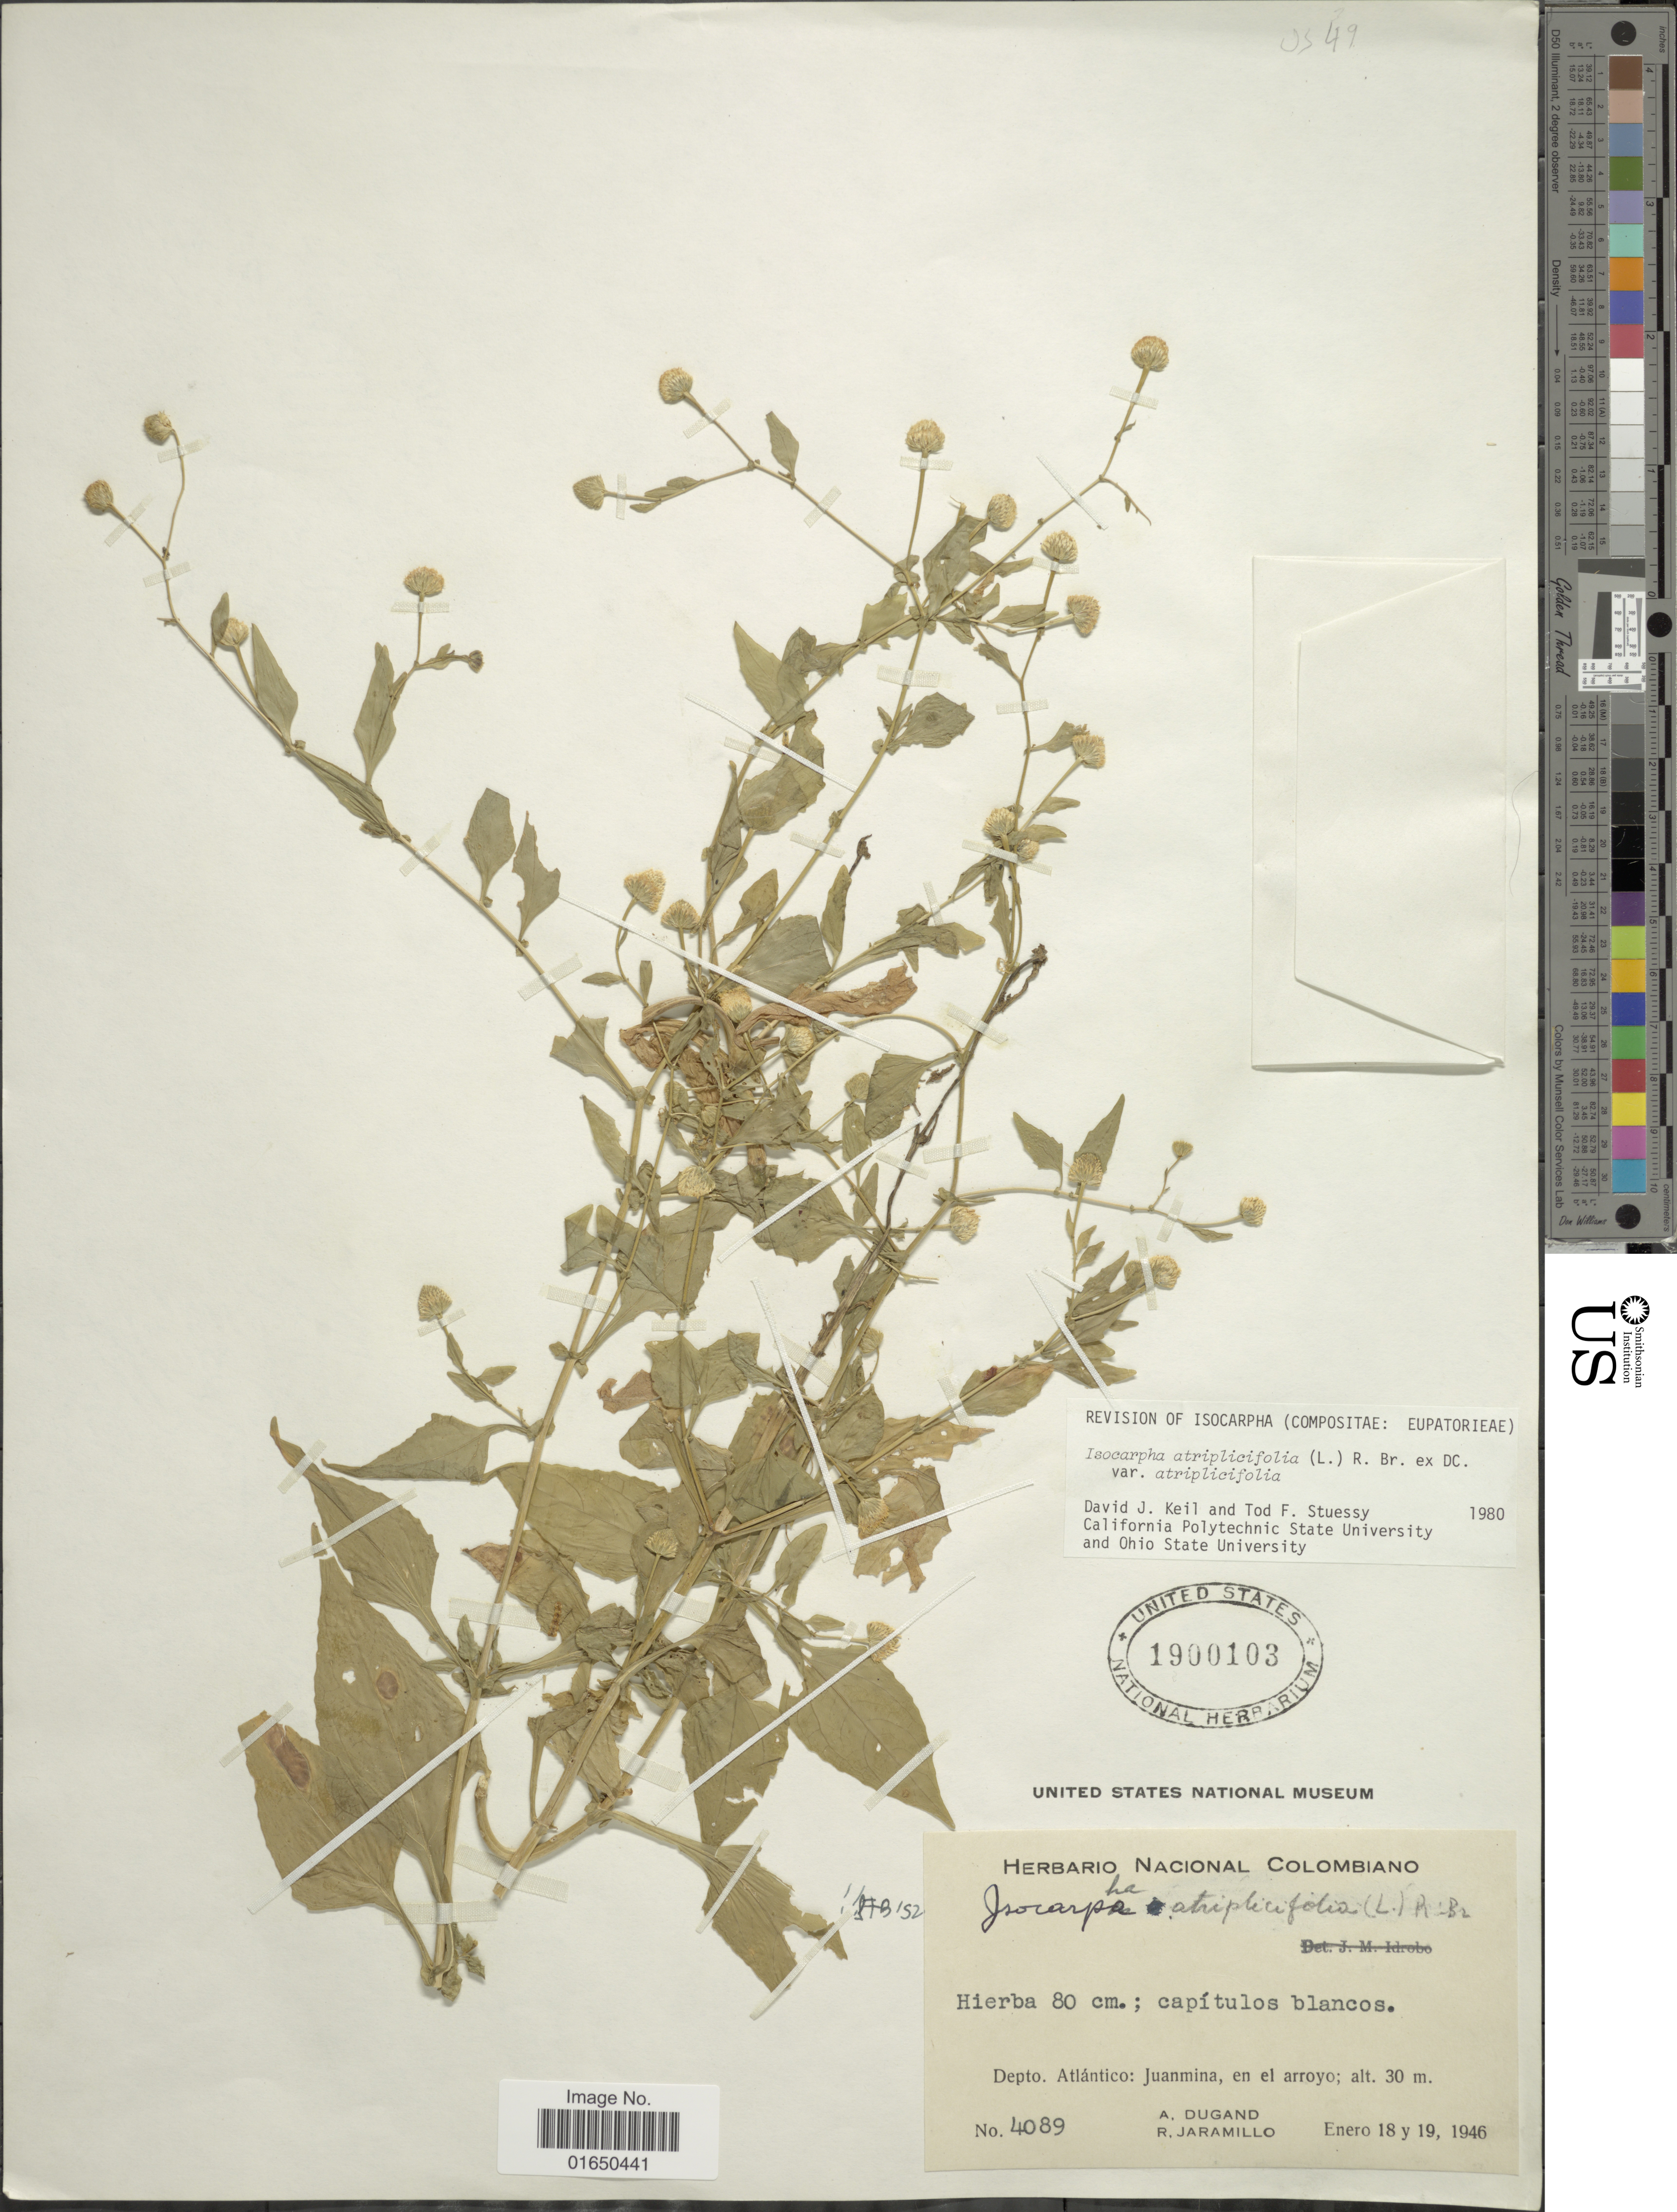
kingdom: Plantae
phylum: Tracheophyta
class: Magnoliopsida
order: Asterales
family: Asteraceae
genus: Isocarpha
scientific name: Isocarpha atriplicifolia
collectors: A. Dugand & R. Jaramillo M.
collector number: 4089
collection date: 1946-01-18/1946-01-19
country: Colombia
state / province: Atlántico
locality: Dept. Atlantico: Juanmina, en el arroyo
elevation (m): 30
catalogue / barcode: US 1900103